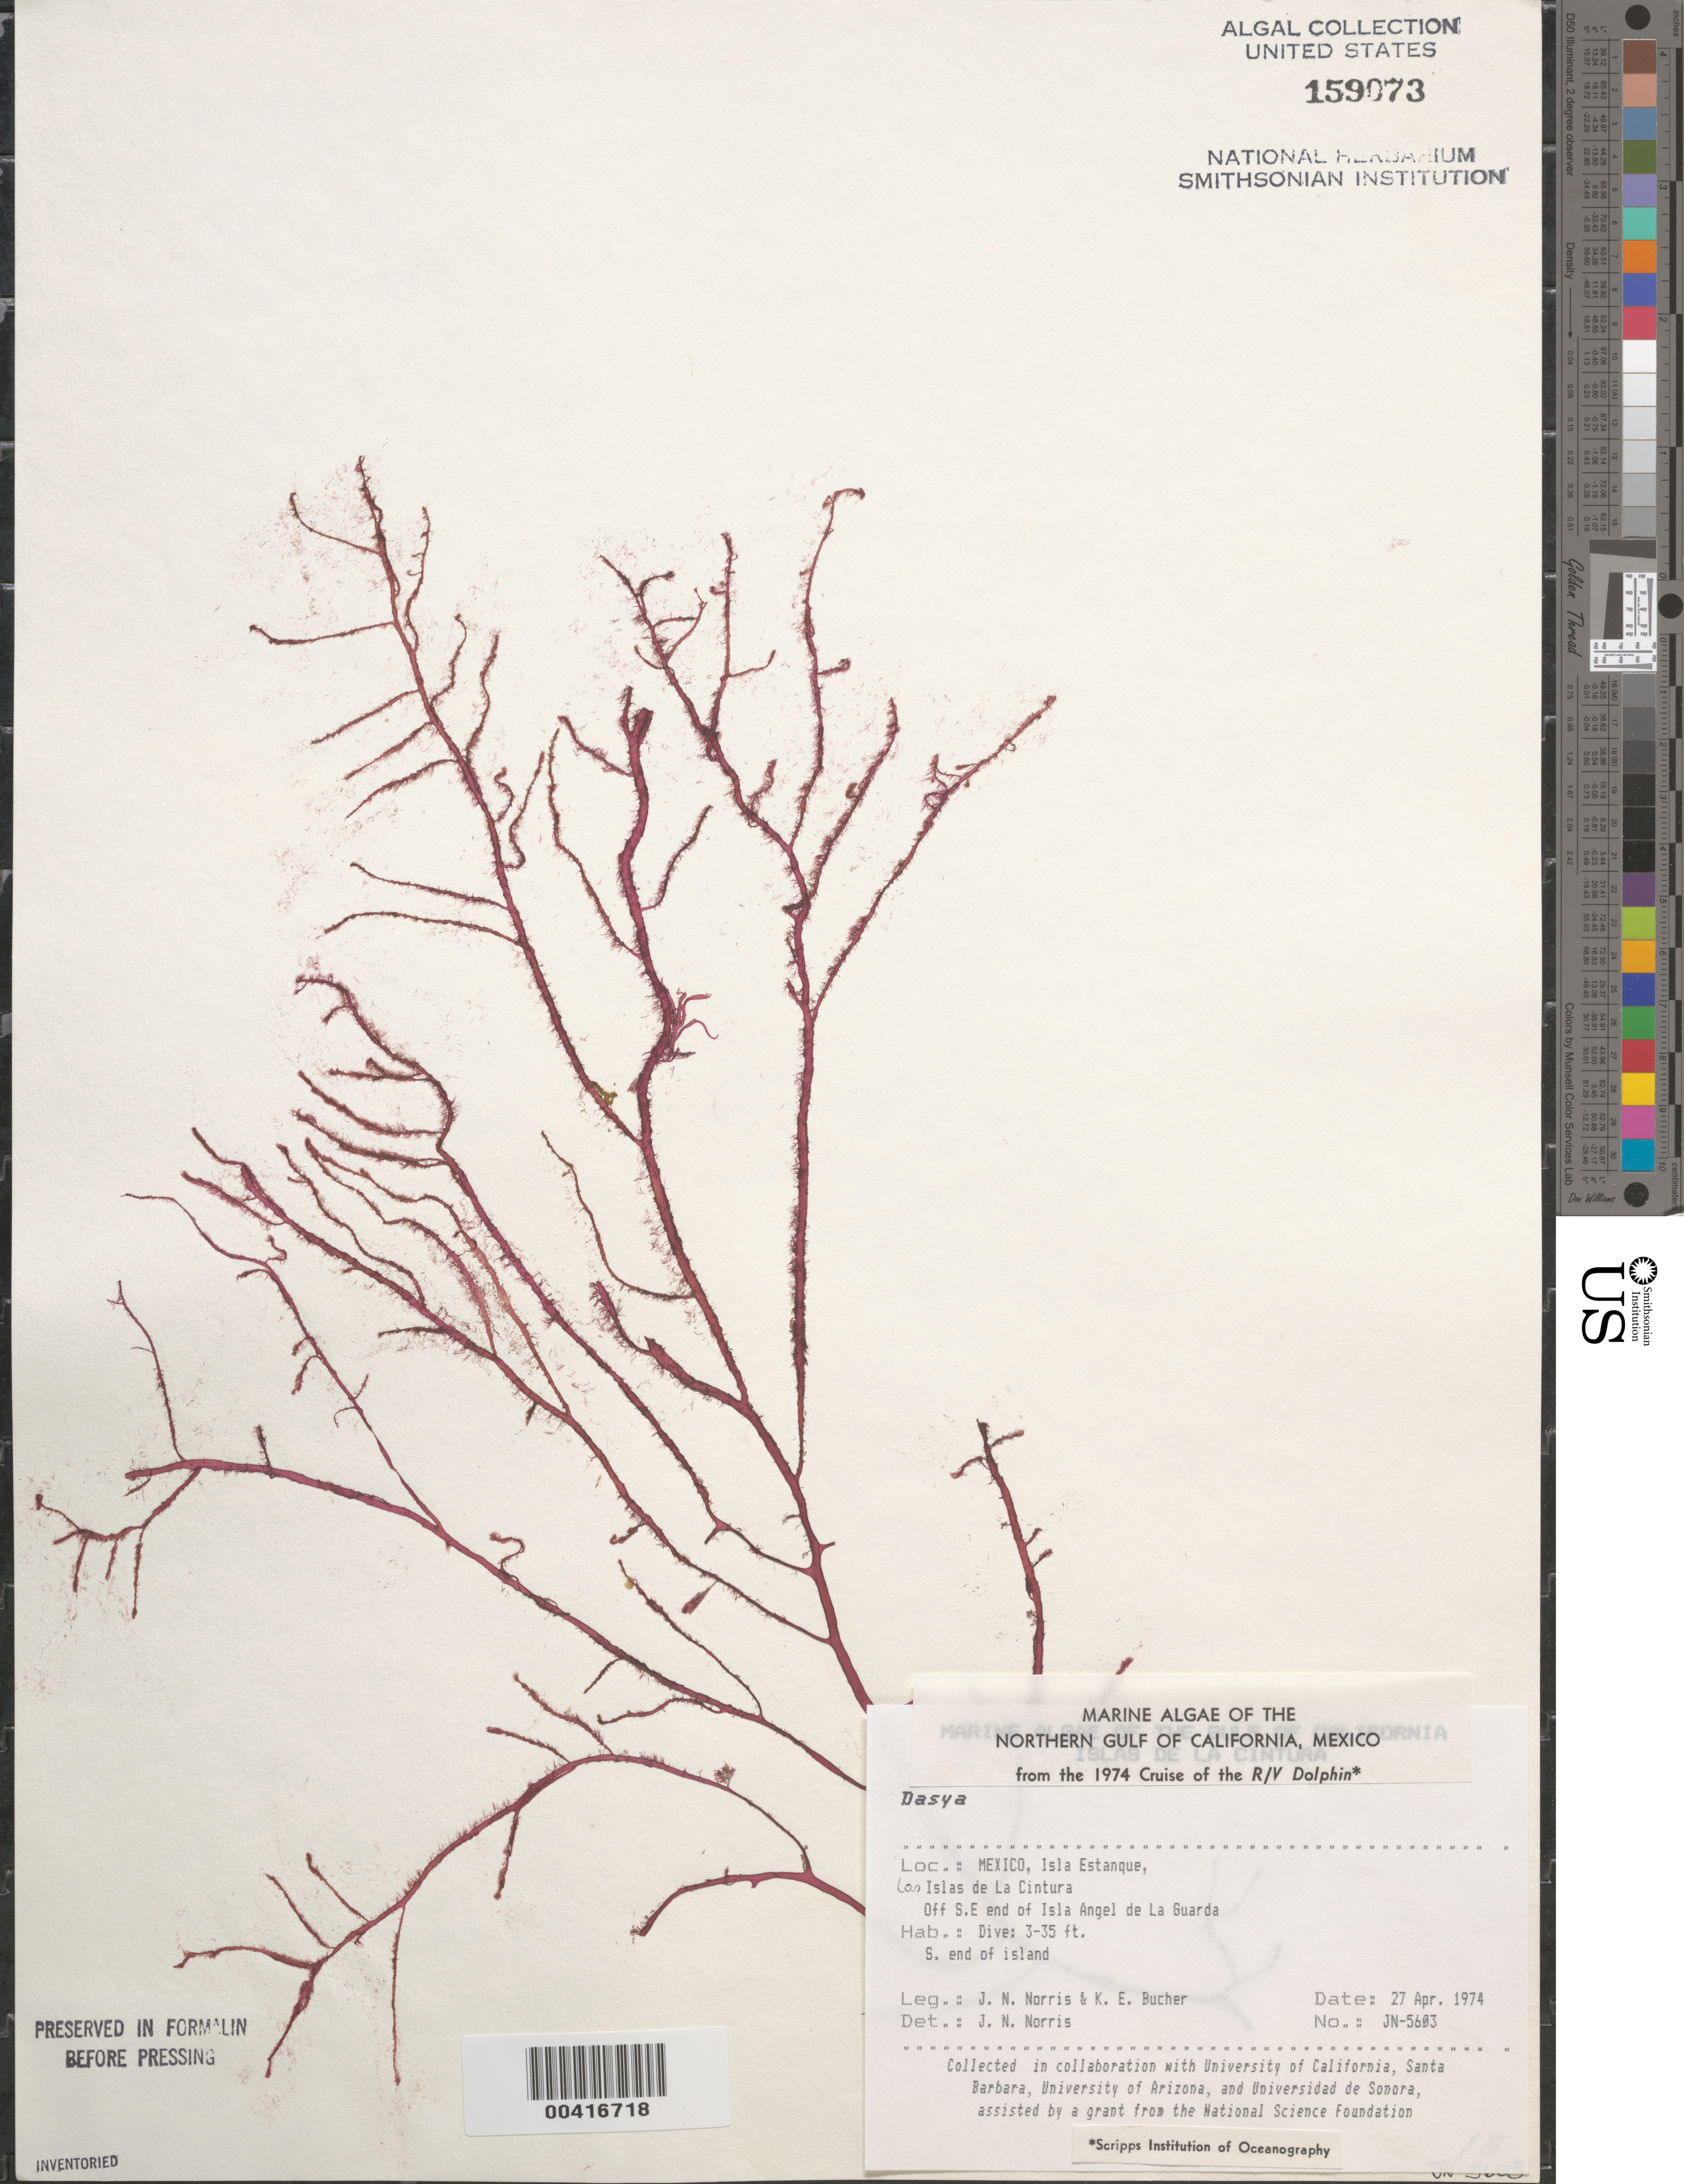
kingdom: Plantae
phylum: Rhodophyta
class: Florideophyceae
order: Ceramiales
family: Dasyaceae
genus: Dasya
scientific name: Dasya sp.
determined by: Norris, James N.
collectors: J. N. Norris & K. E. Bucher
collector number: JN-5603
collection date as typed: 27 Apr 1974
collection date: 1974-04-27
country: Mexico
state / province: Baja California Norte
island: Isla Estanque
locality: Off Isla Angel de la Guarda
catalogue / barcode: US 159073